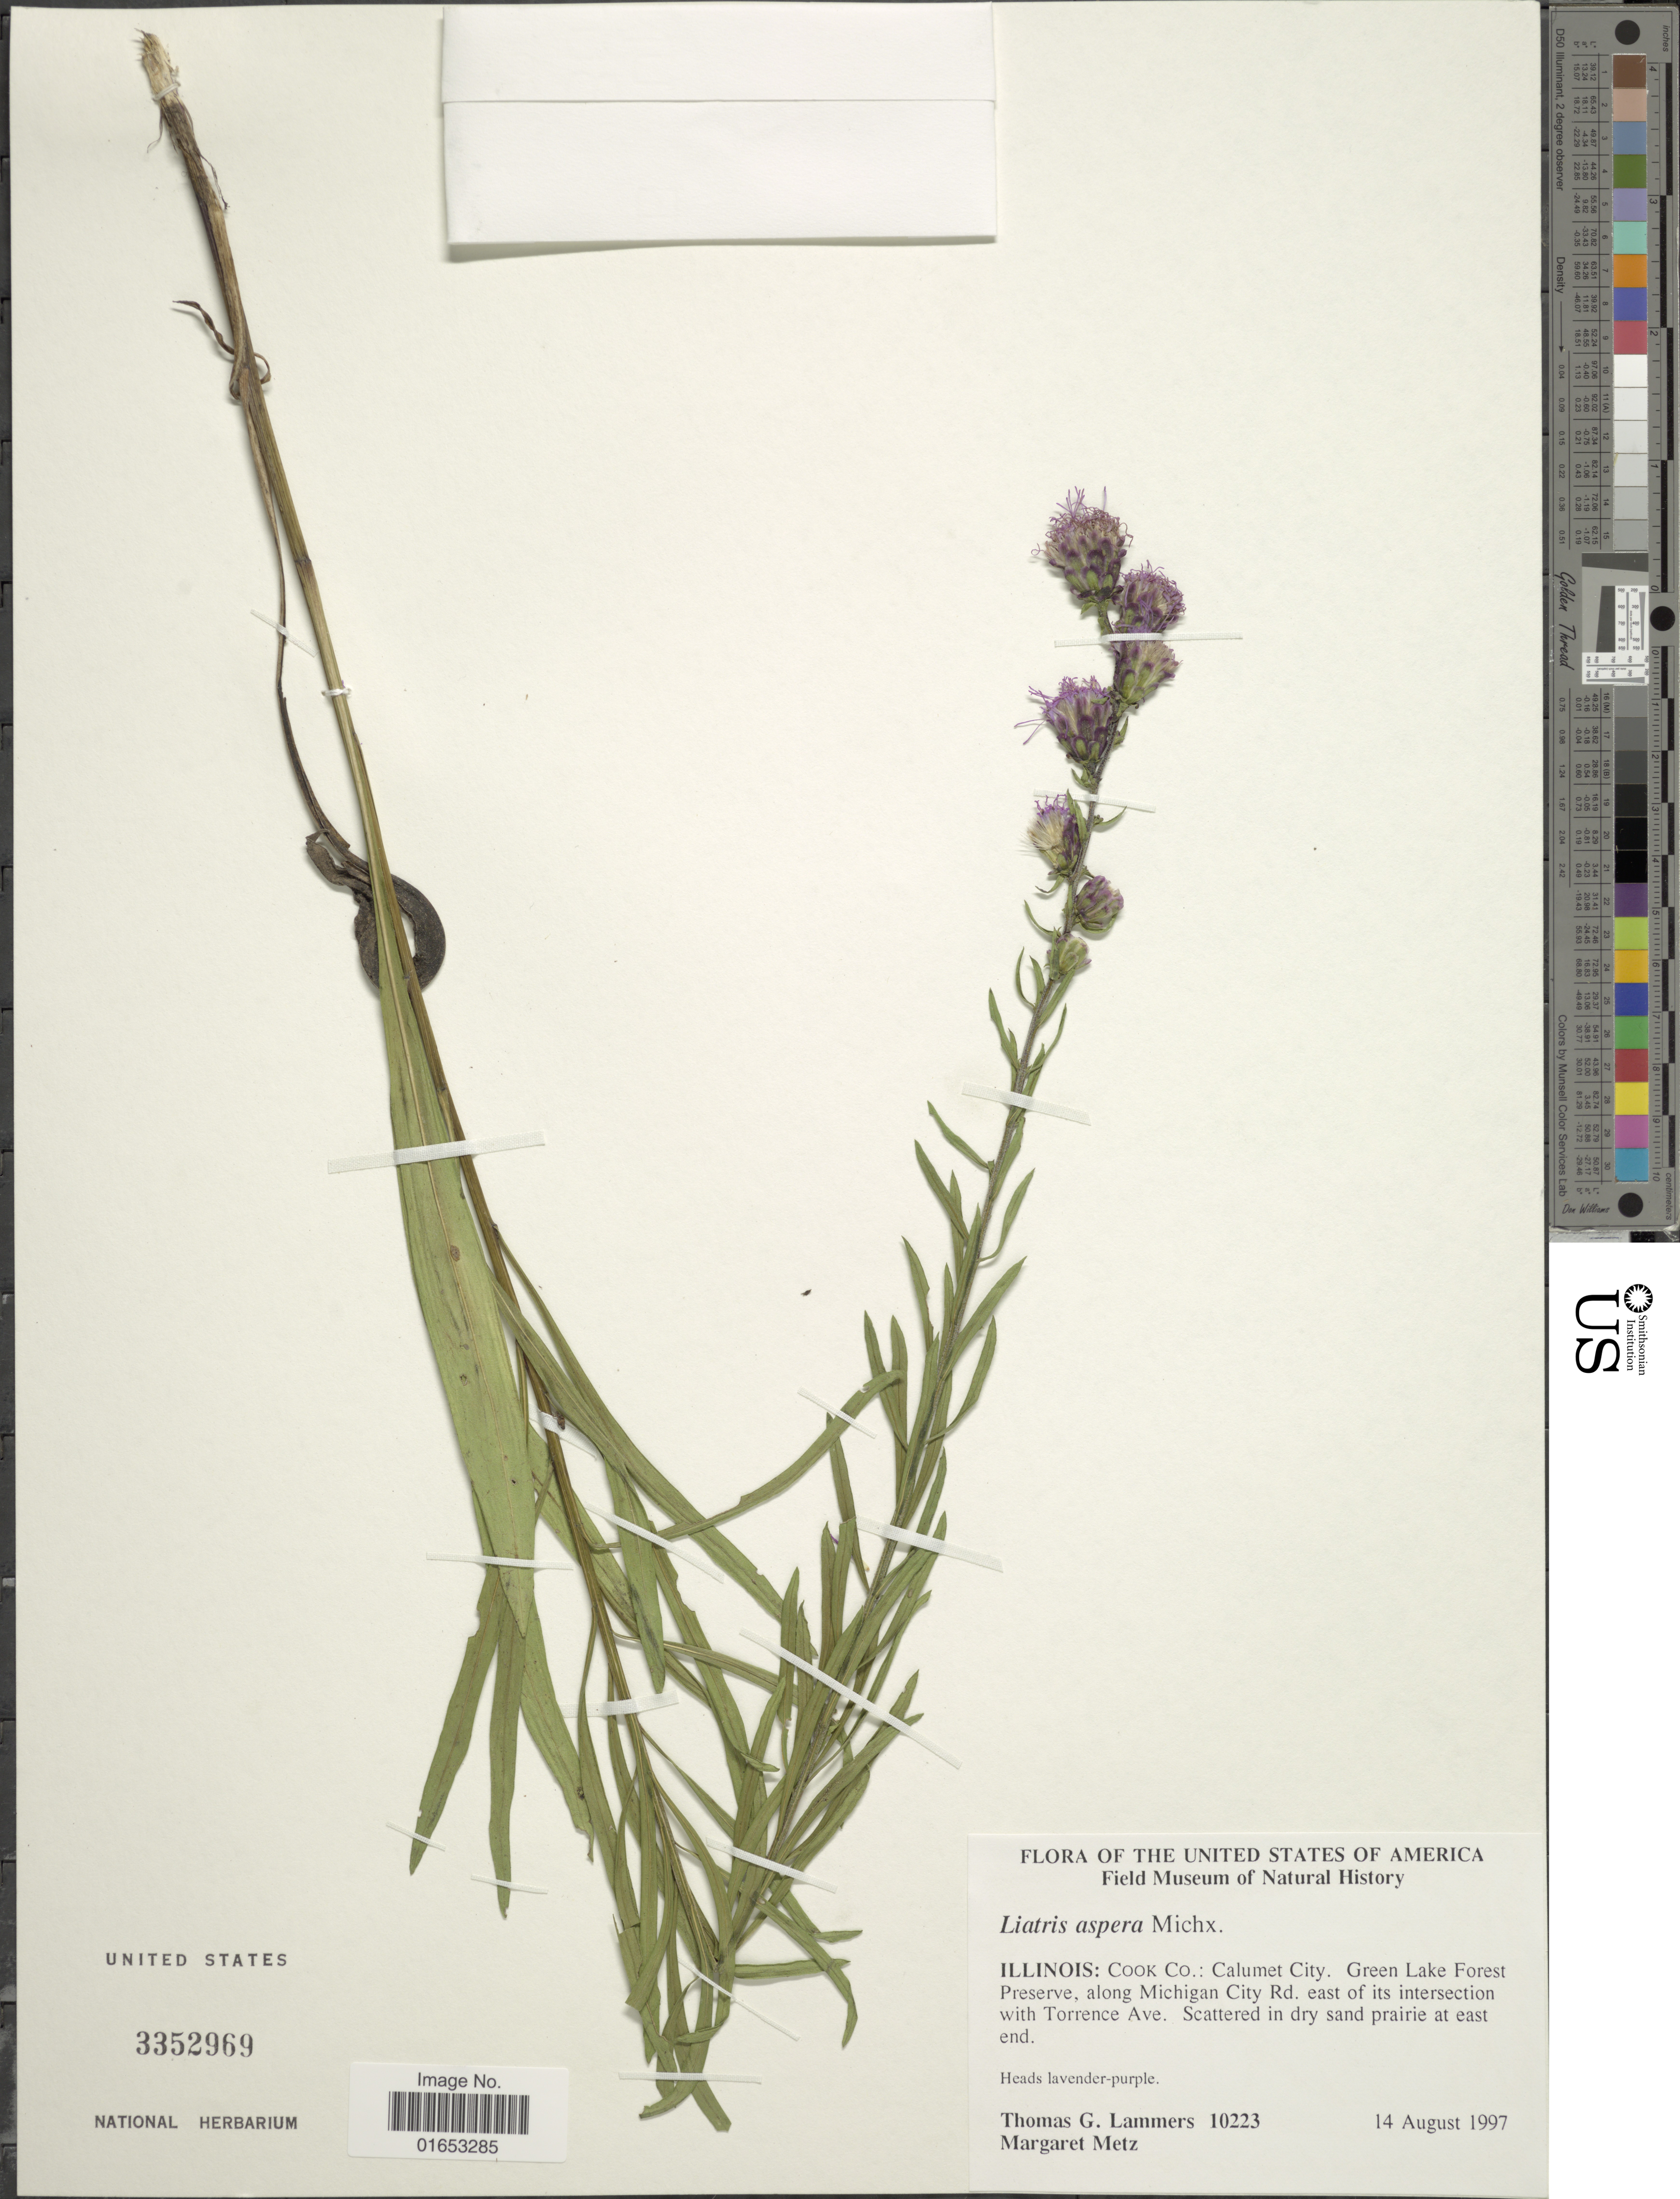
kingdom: Plantae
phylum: Tracheophyta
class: Magnoliopsida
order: Asterales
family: Asteraceae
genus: Liatris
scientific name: Liatris aspera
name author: Michx.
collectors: T. G. Lammers & M. Metz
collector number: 10223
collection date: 1997-08-14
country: United States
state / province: Illinois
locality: Cook Co.: Calumet City, Green Lake Forest Preserve, along Michigan City Rd. east of intersection with Torrence Ave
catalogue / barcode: US 3352969